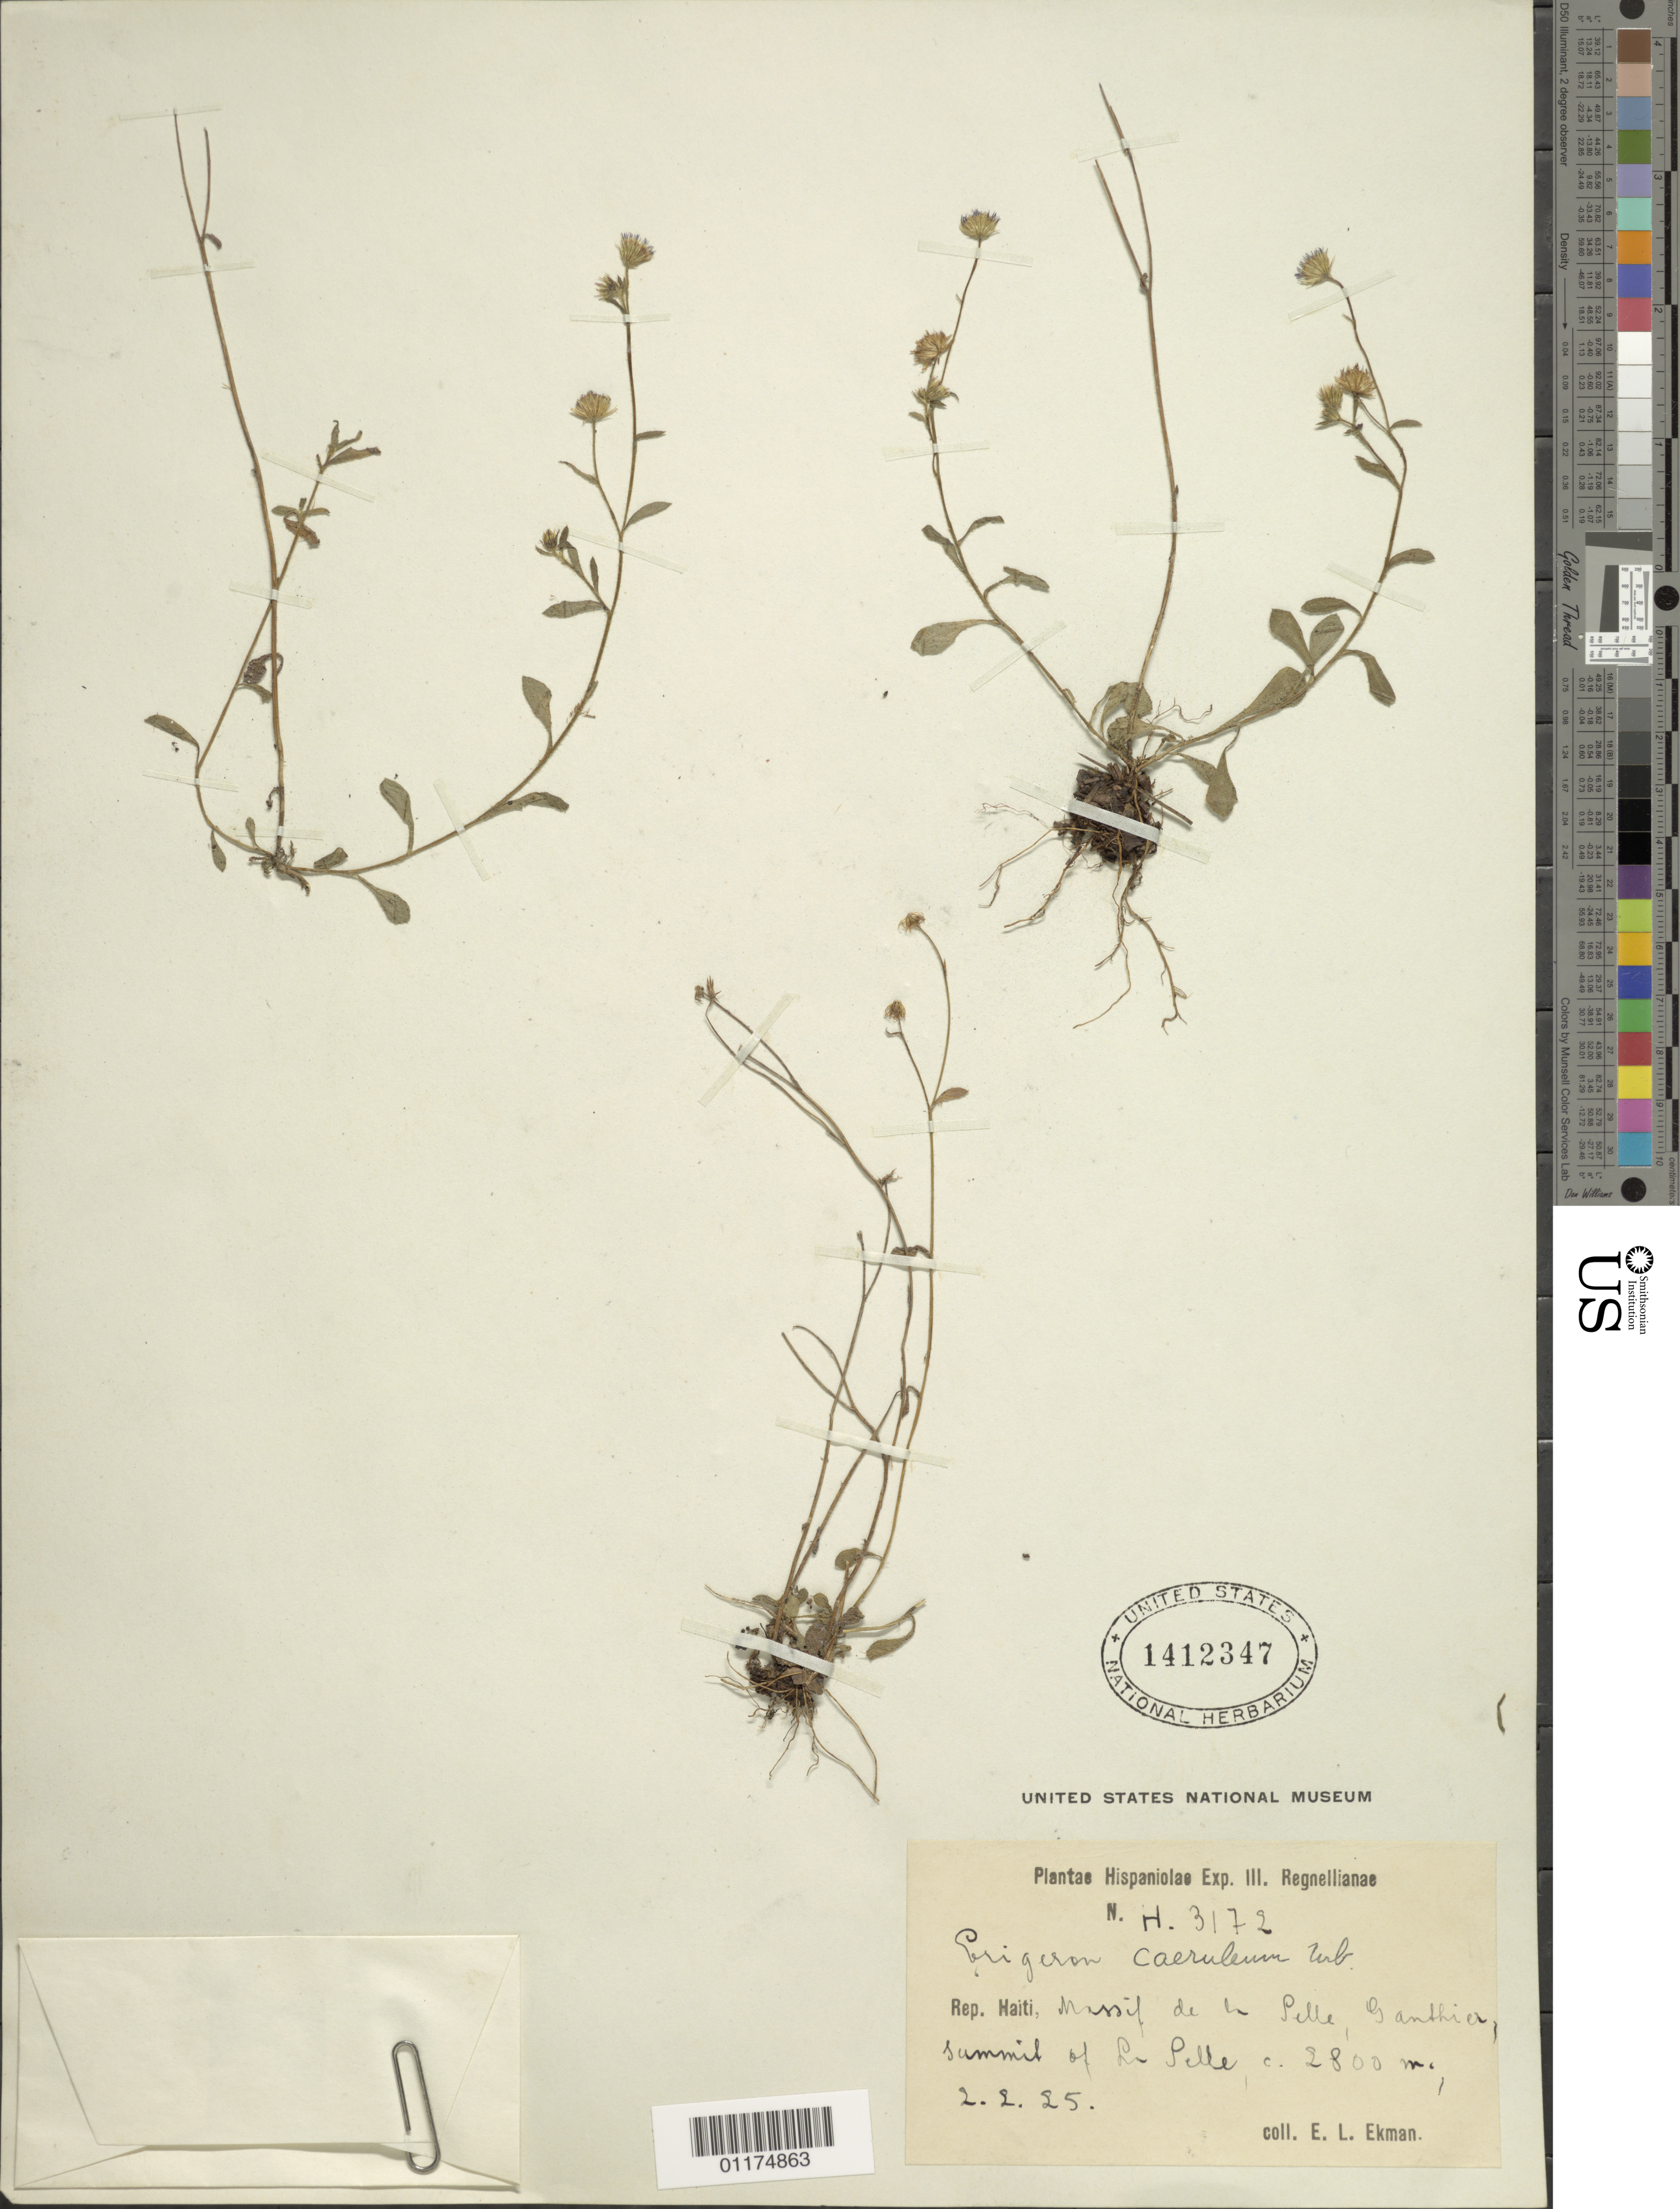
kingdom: Plantae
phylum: Tracheophyta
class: Magnoliopsida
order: Asterales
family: Asteraceae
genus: Erigeron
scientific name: Erigeron caeruleus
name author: Urb.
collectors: E. L. Ekman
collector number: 3172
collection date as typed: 02 Feb 1925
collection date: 1925-02-02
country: Haiti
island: Hispaniola I.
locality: Nassif de la Pelle, es anthier, Summit of Le Pelle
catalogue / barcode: US 1412347